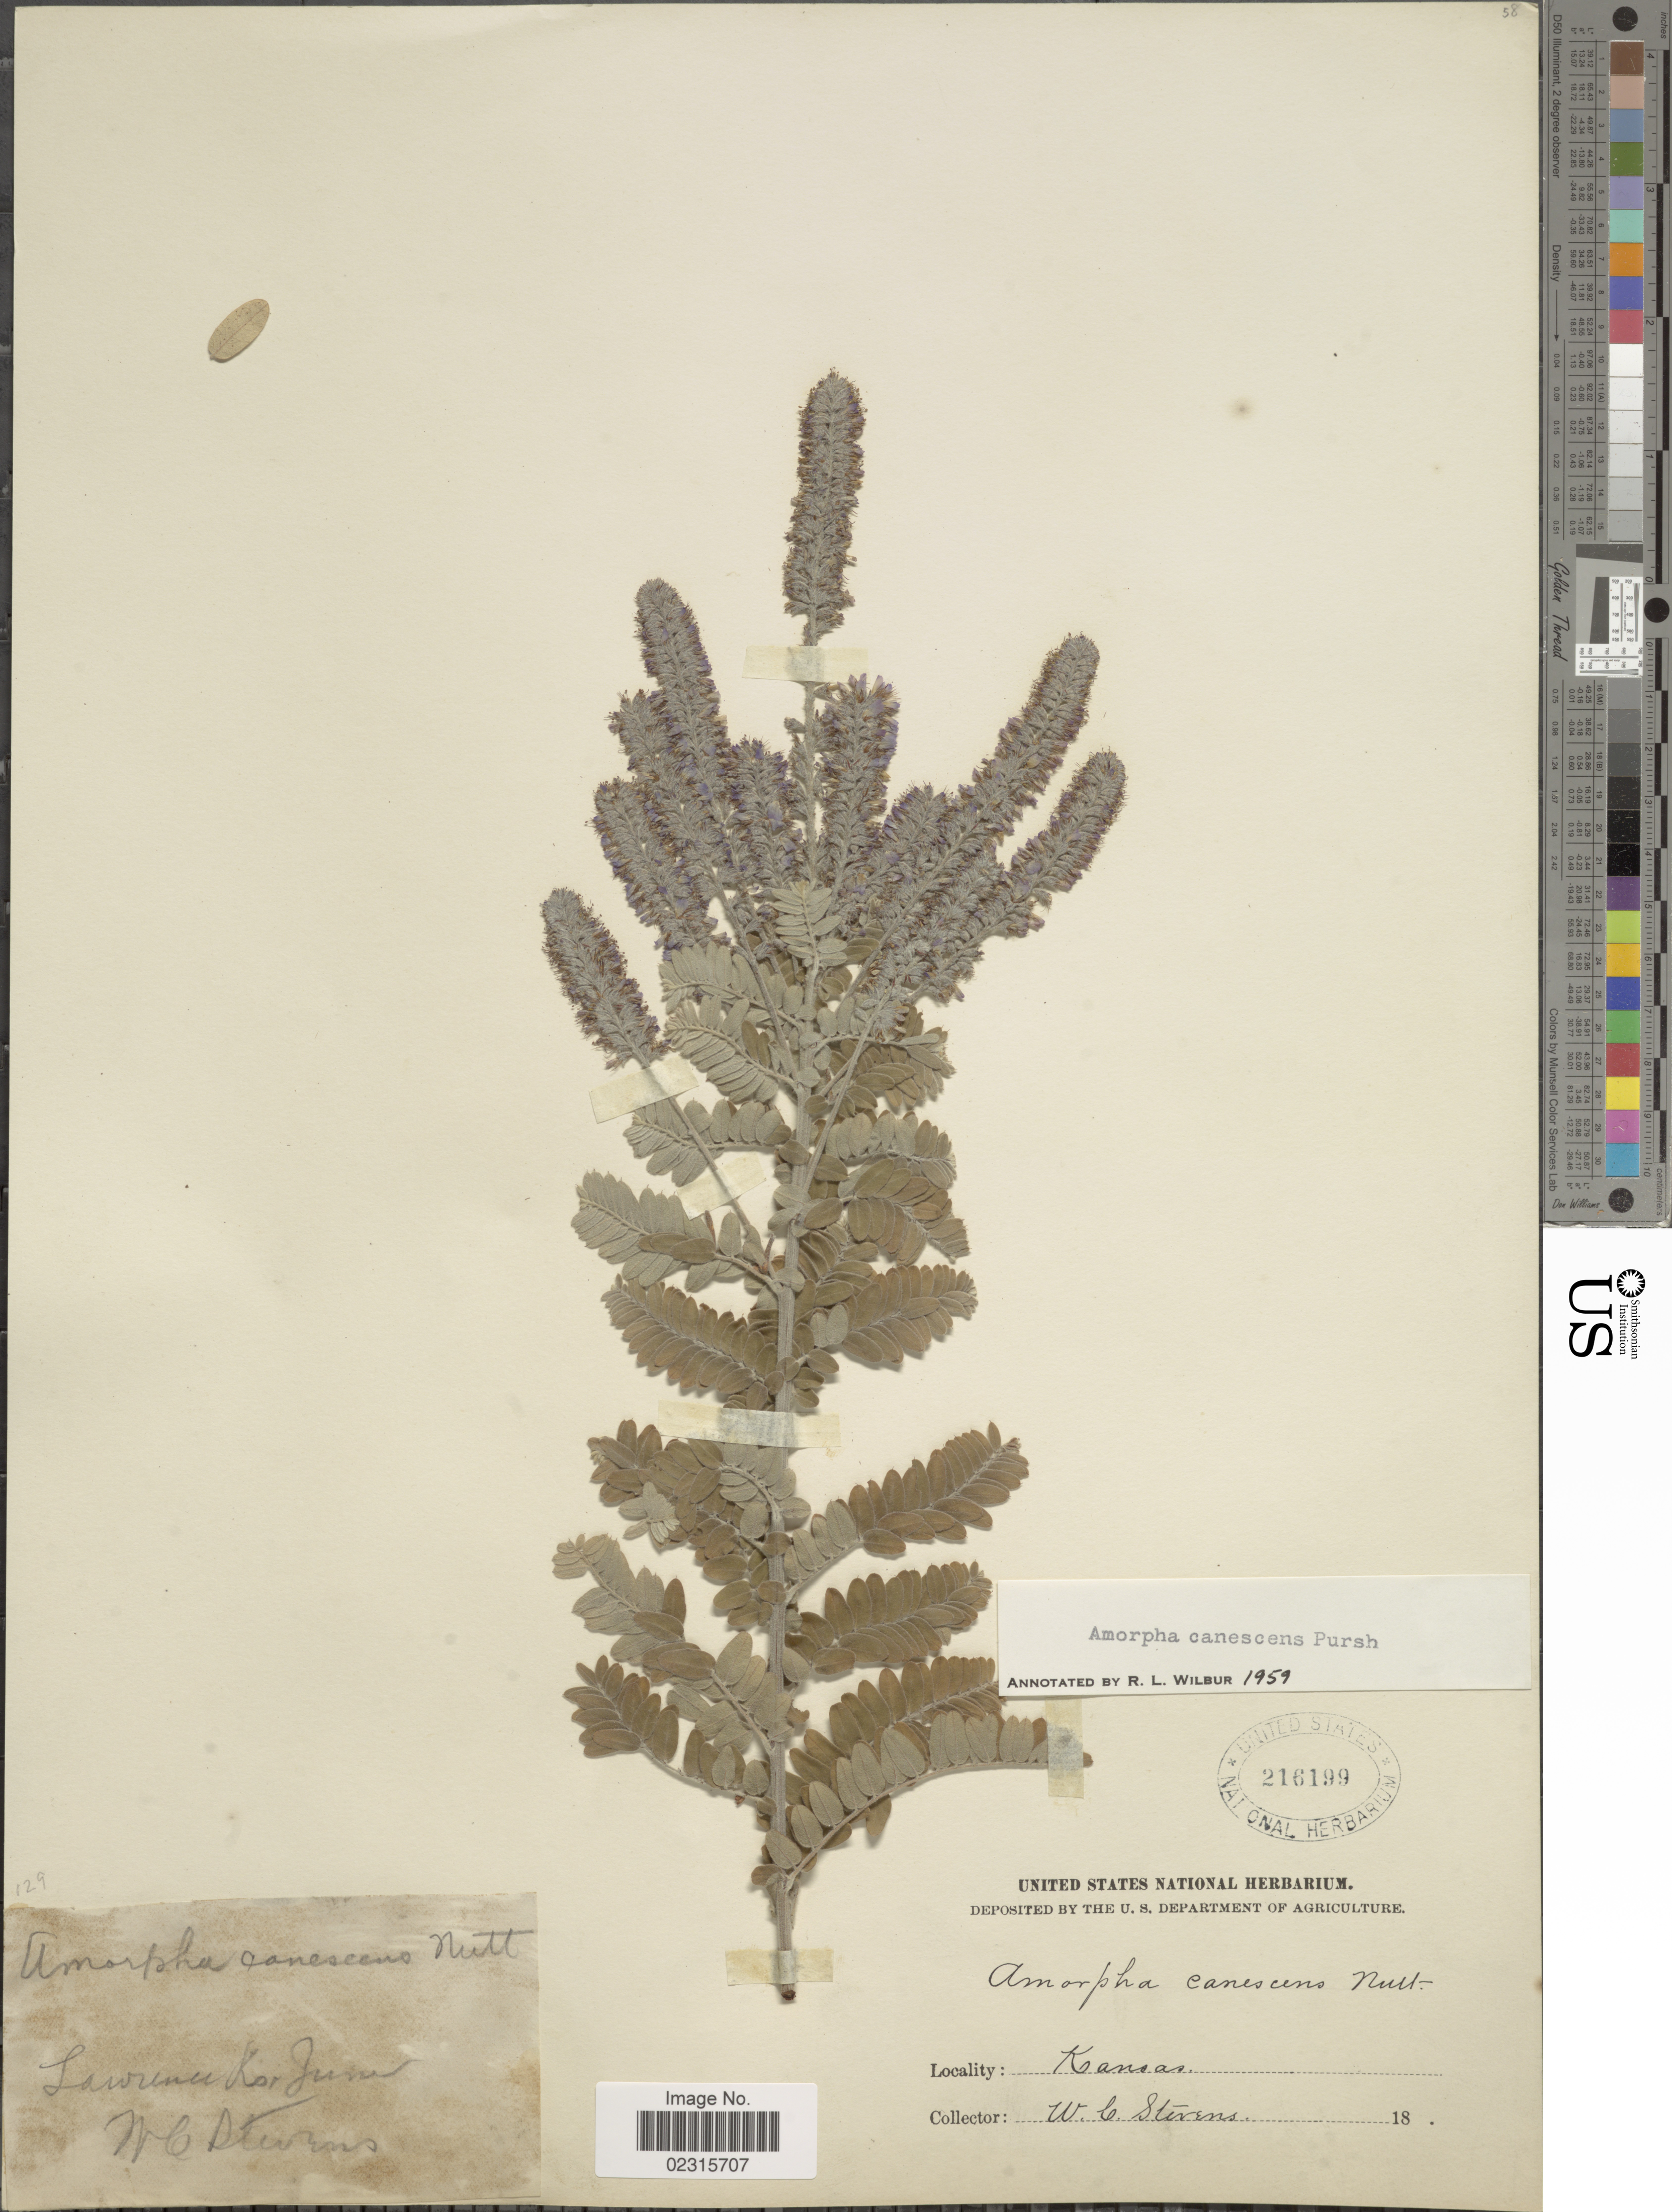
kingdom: Plantae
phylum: Tracheophyta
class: Magnoliopsida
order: Fabales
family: Fabaceae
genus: Amorpha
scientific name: Amorpha canescens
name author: Pursh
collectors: W. C. Stevens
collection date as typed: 18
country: United States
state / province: Kansas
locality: Lawrence Ks.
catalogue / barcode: US 216199